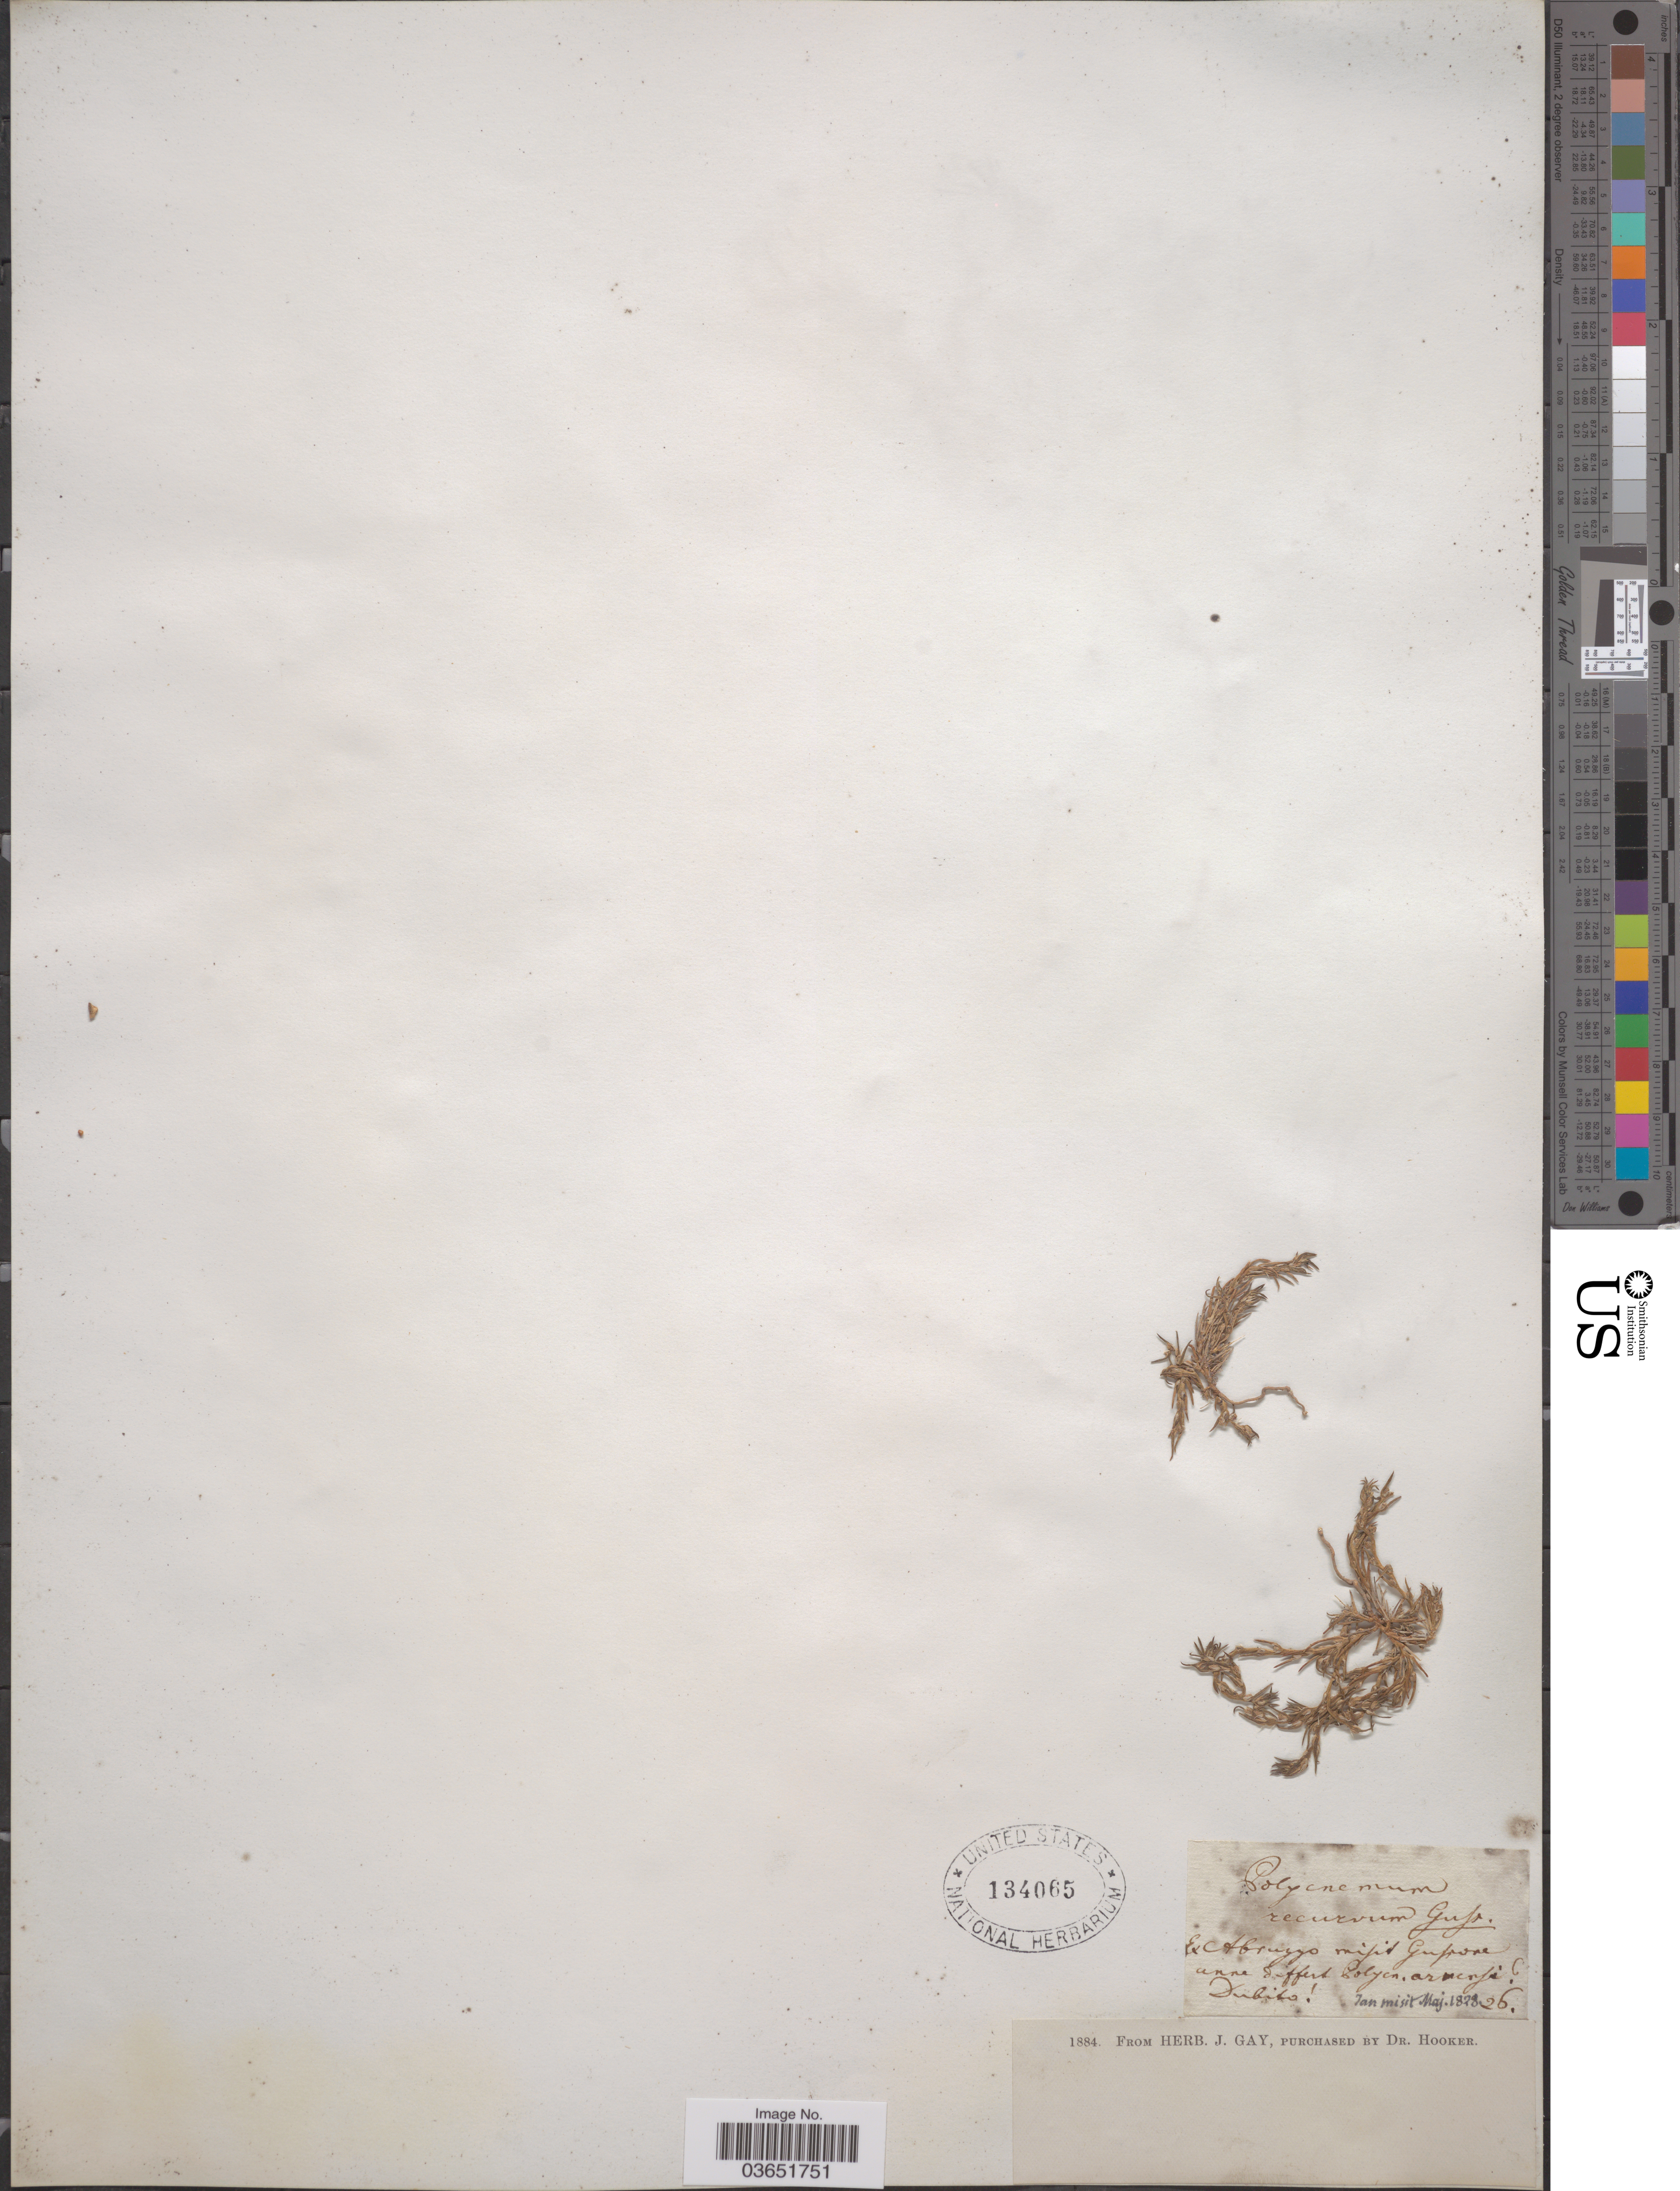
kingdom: Plantae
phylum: Tracheophyta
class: Magnoliopsida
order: Caryophyllales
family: Amaranthaceae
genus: Polycnemum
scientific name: Polycnemum recurvum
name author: Loisel.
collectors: ex herb. J. Gay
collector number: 26?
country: Italy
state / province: Abruzzo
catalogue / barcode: US 134065